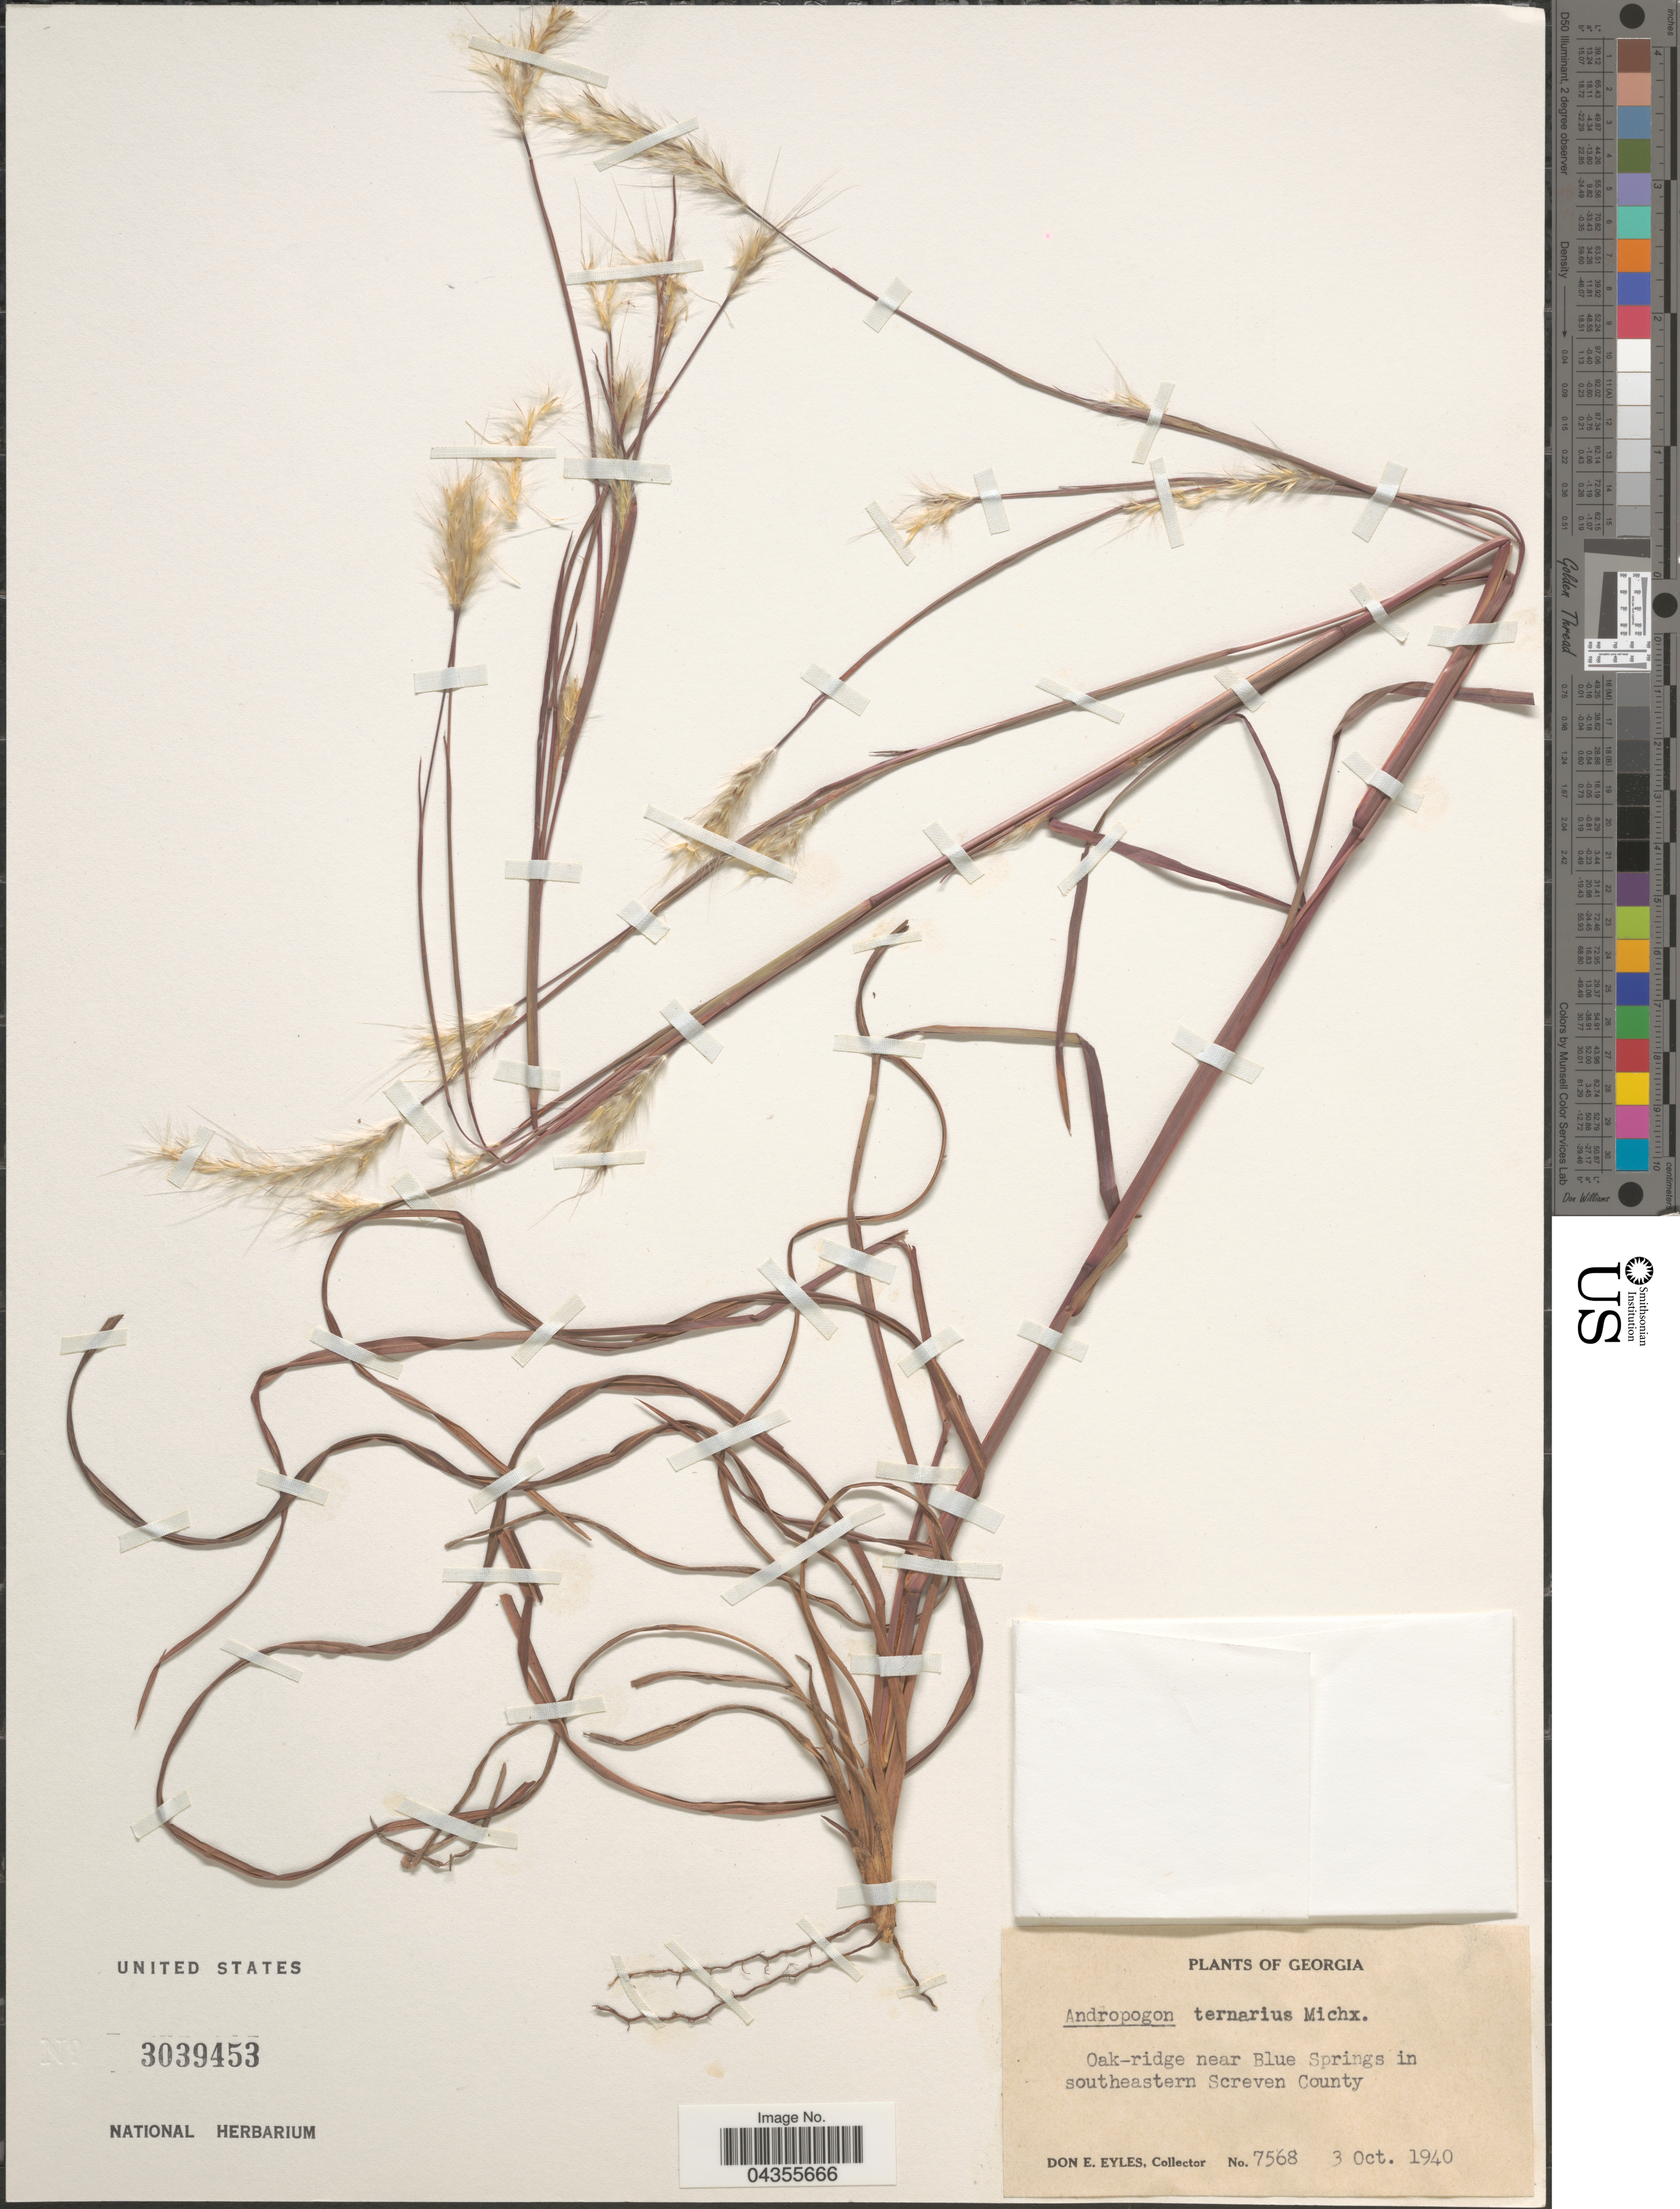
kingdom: Plantae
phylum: Tracheophyta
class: Liliopsida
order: Poales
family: Poaceae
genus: Schizachyrium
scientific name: Schizachyrium tenerum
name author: Nees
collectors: D. Eyles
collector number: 7568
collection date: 1940-10-03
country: United States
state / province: Georgia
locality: Oak-ridge near Blue Springs in southeastern Screven County.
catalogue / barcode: US 3039453